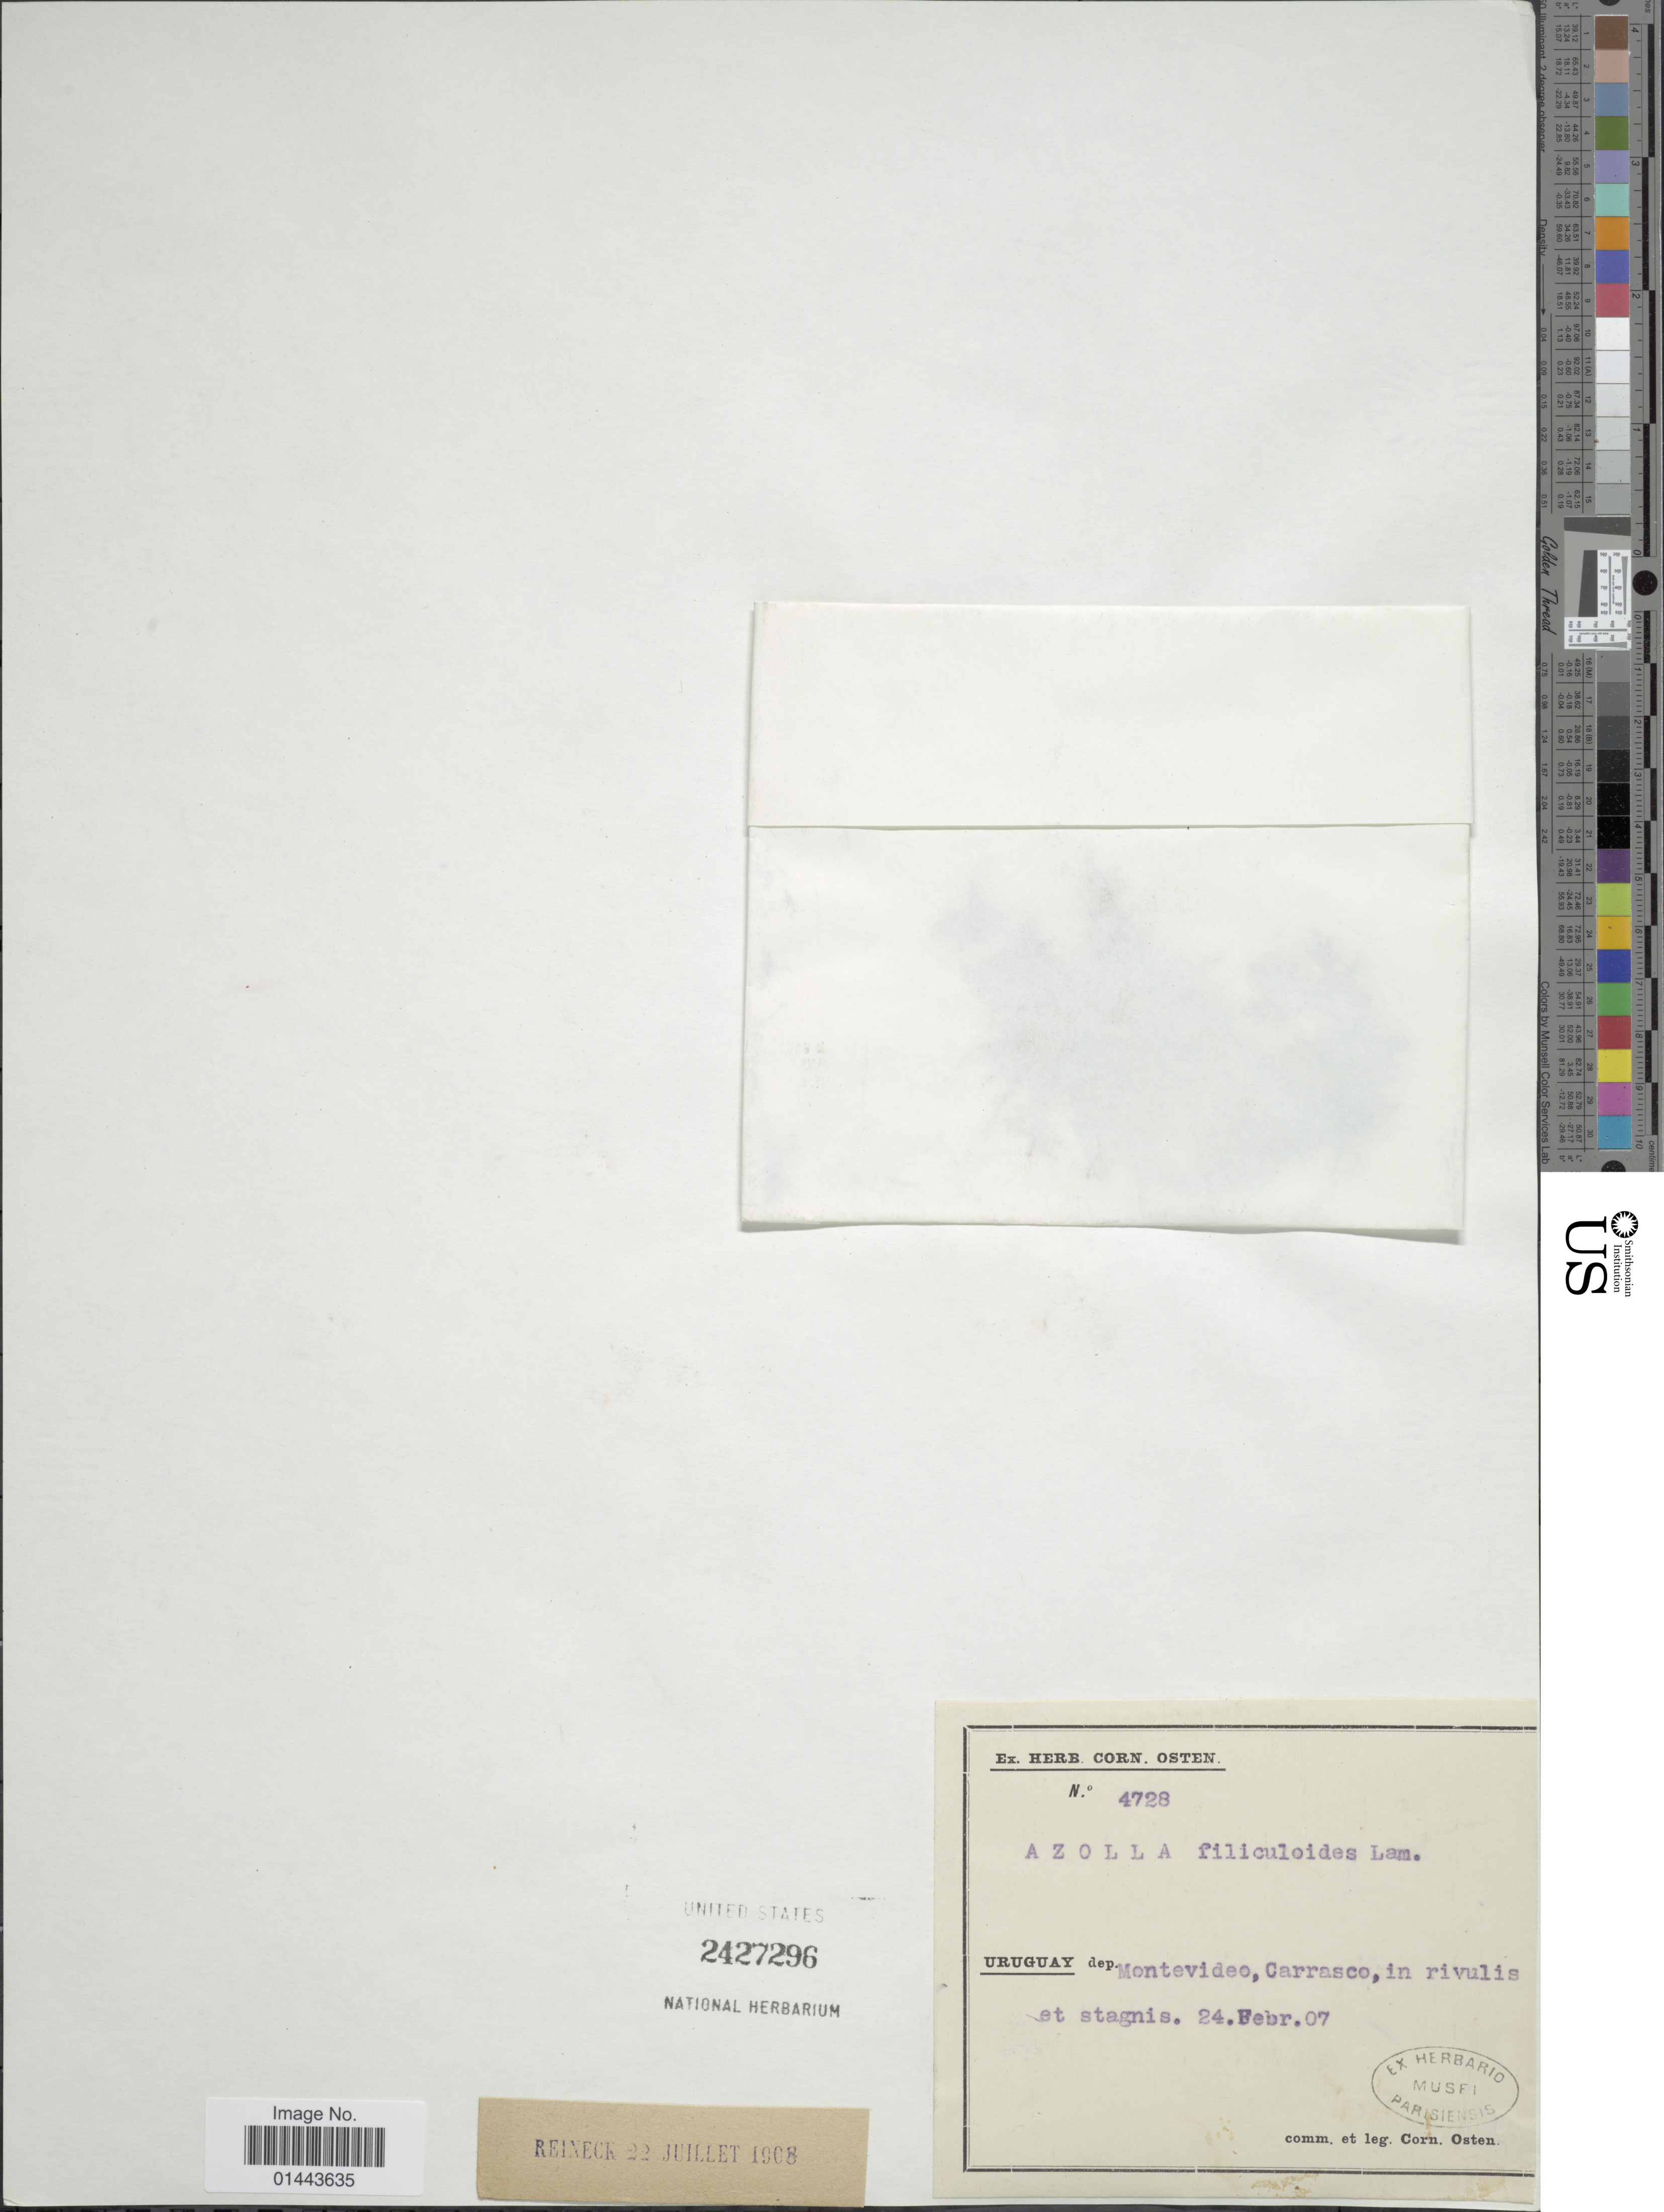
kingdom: Plantae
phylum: Tracheophyta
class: Polypodiopsida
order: Salviniales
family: Salviniaceae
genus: Azolla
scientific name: Azolla filiculoides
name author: Lam.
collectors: C. Osten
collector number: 4728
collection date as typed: Transcribed d/m/y: 24/2/07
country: Uruguay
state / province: Montevideo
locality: Carrasco, in rivulis et stagnis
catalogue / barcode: US 2427296